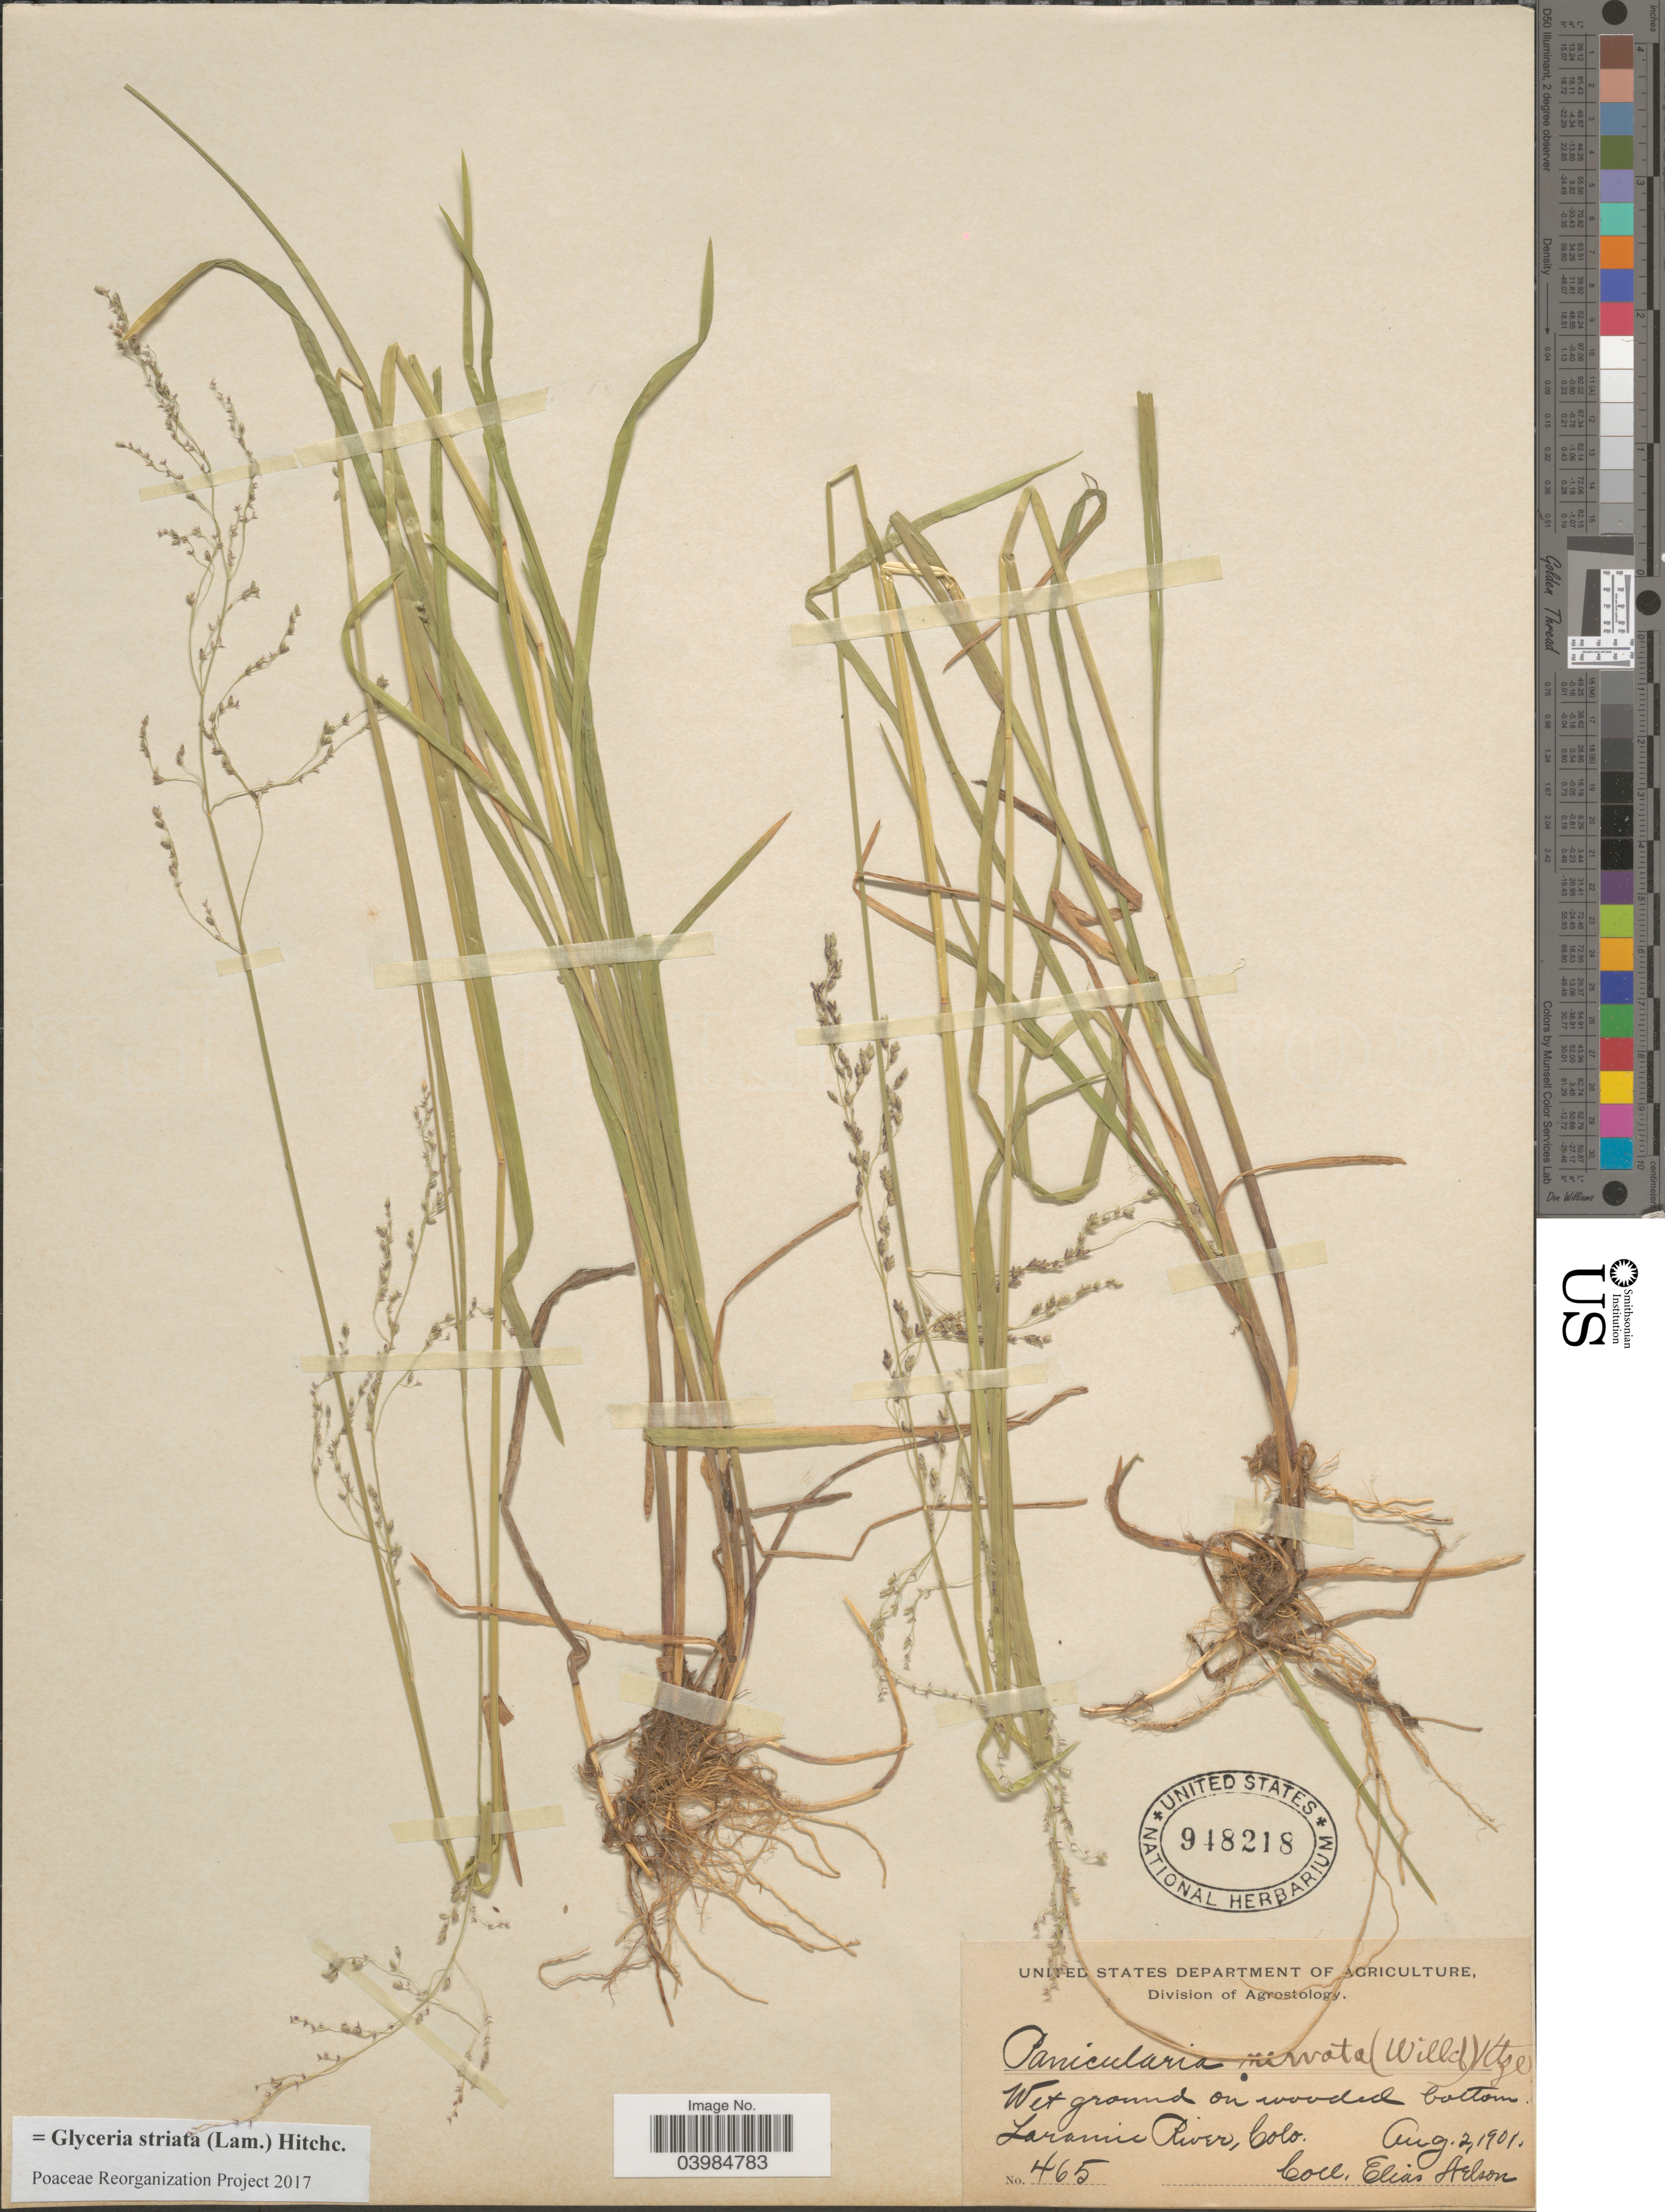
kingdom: Plantae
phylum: Tracheophyta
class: Liliopsida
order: Poales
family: Poaceae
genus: Glyceria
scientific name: Glyceria striata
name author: (Lam.) Hitchc.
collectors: E. Aelson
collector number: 465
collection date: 1901-08-02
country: United States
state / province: Colorado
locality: Laramie River.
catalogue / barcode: US 948218